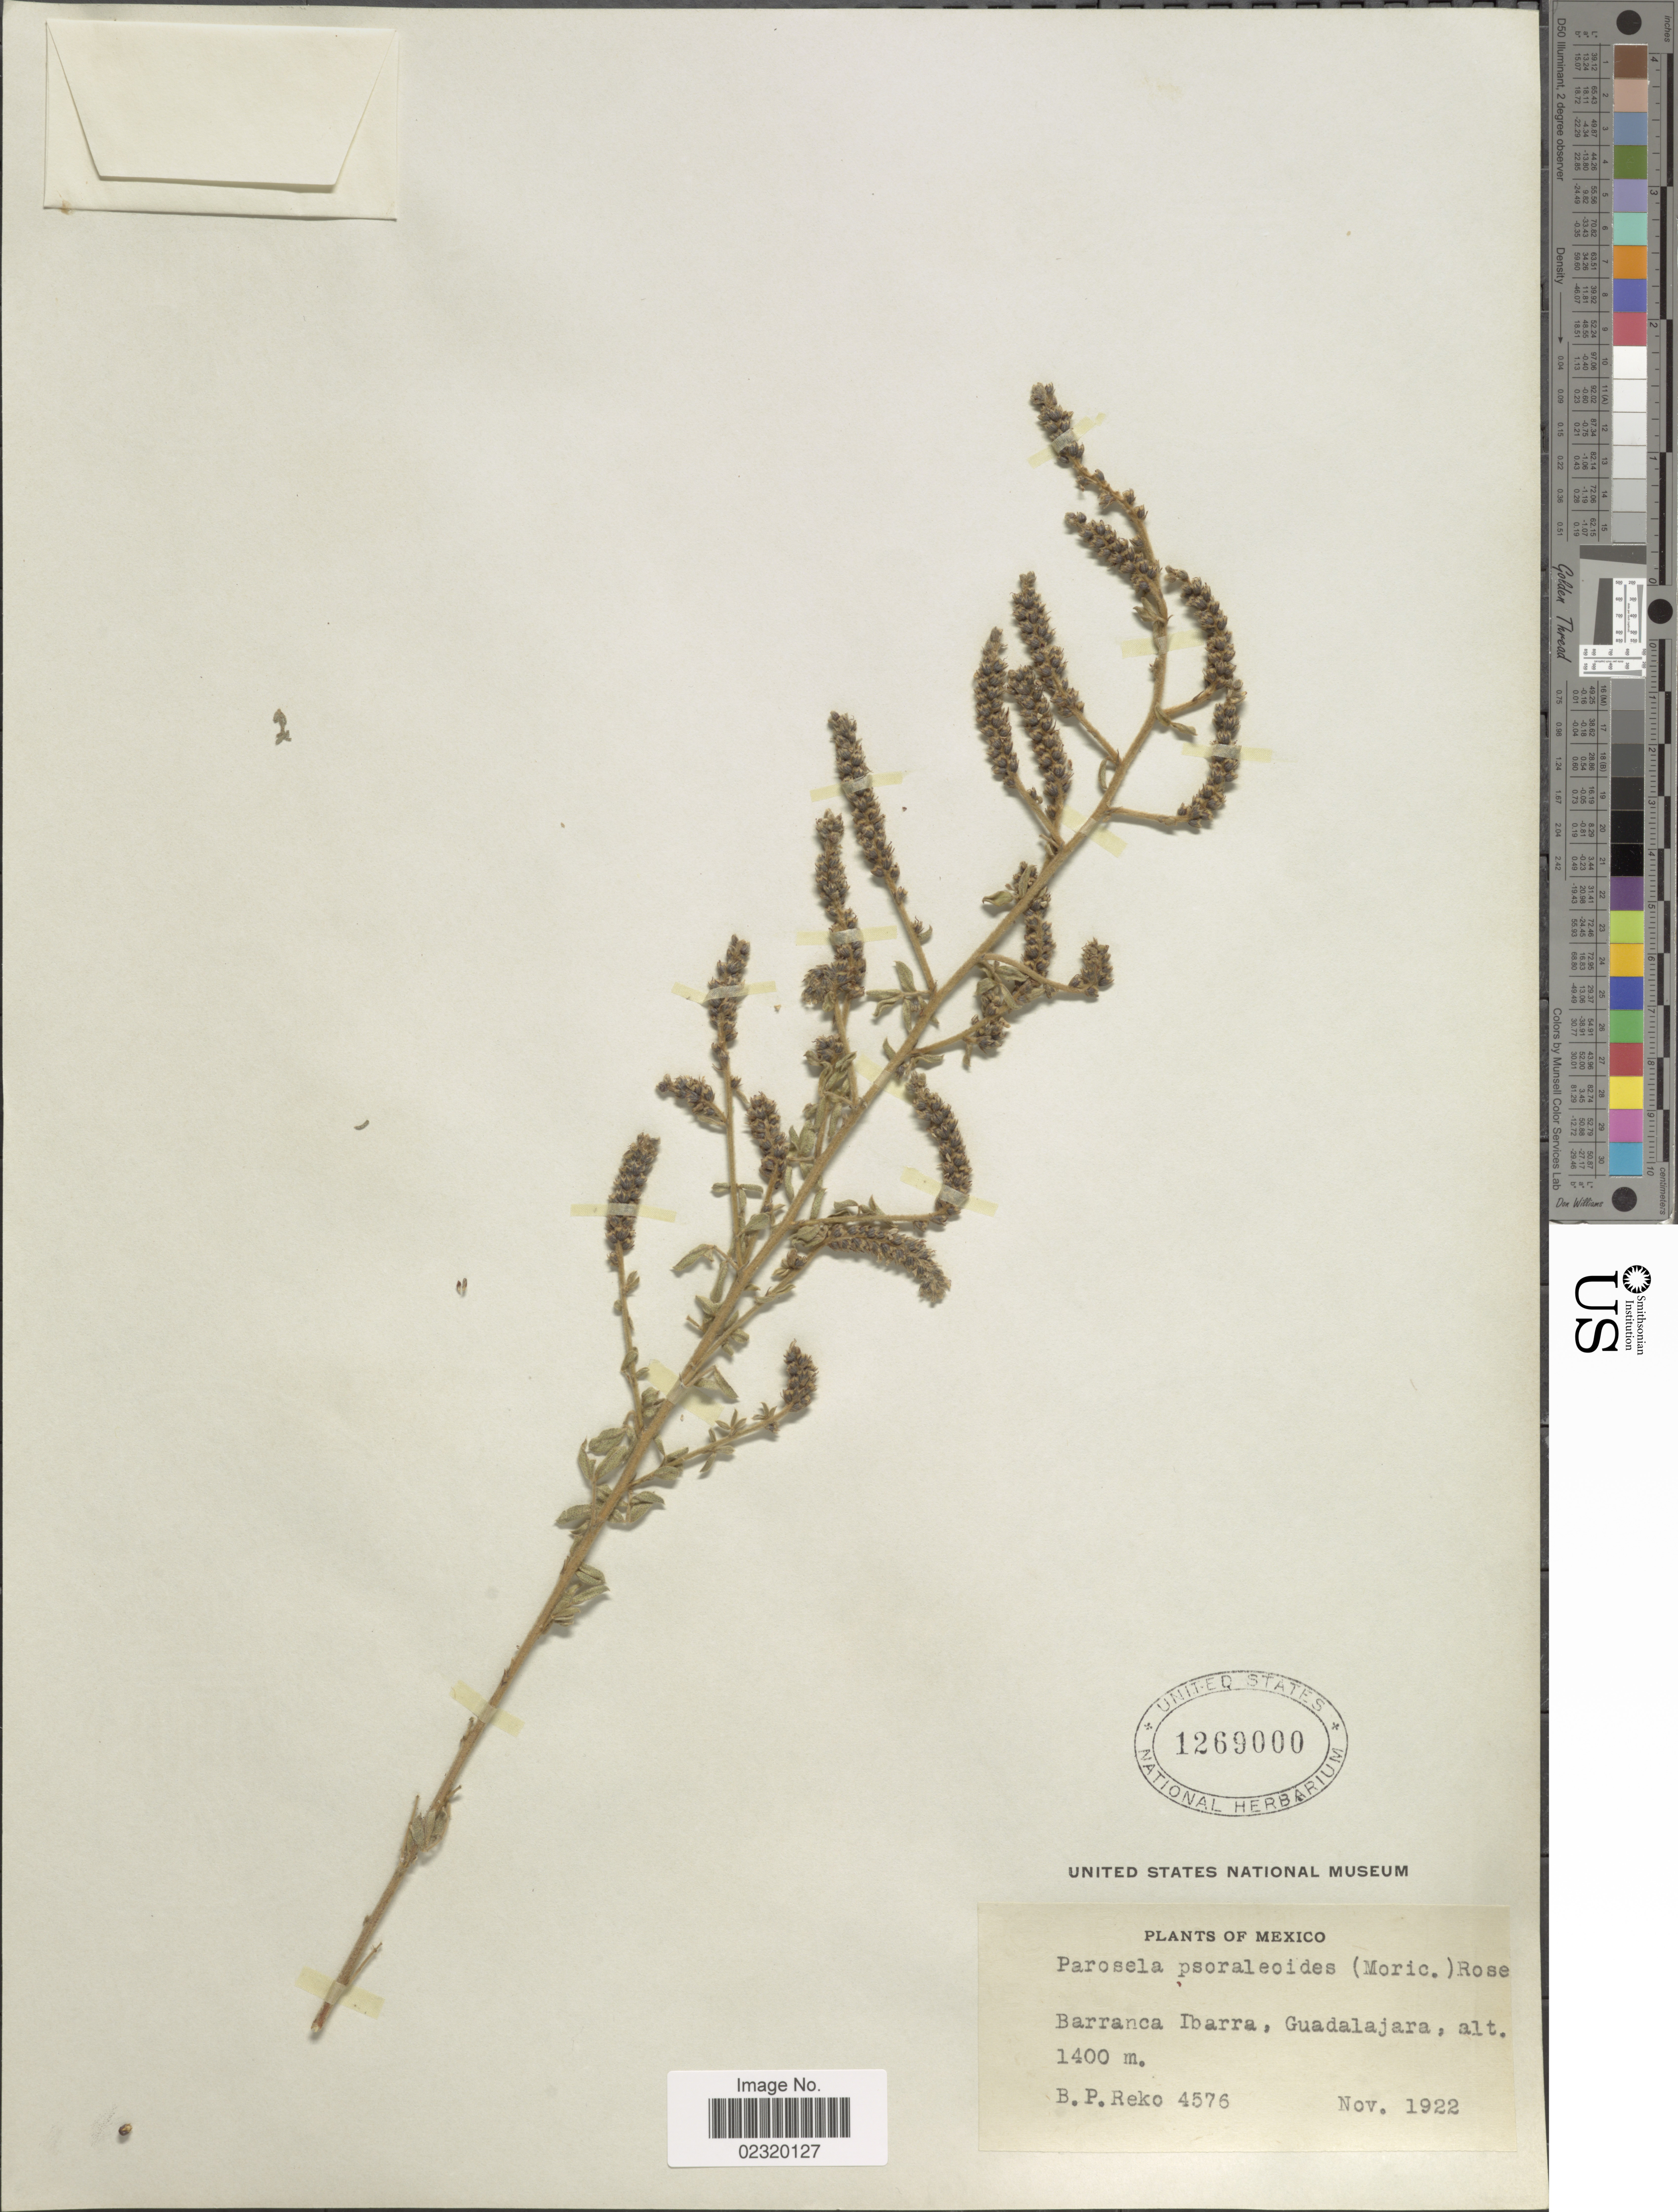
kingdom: Plantae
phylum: Tracheophyta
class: Magnoliopsida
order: Fabales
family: Fabaceae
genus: Dalea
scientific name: Dalea tomentosa var. psoraleoides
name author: (Moric.) Barneby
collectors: B. P. Reko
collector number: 4576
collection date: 1922-11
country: Mexico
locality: Barranca Ibarra, Guadalajara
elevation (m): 1400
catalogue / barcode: US 1269000